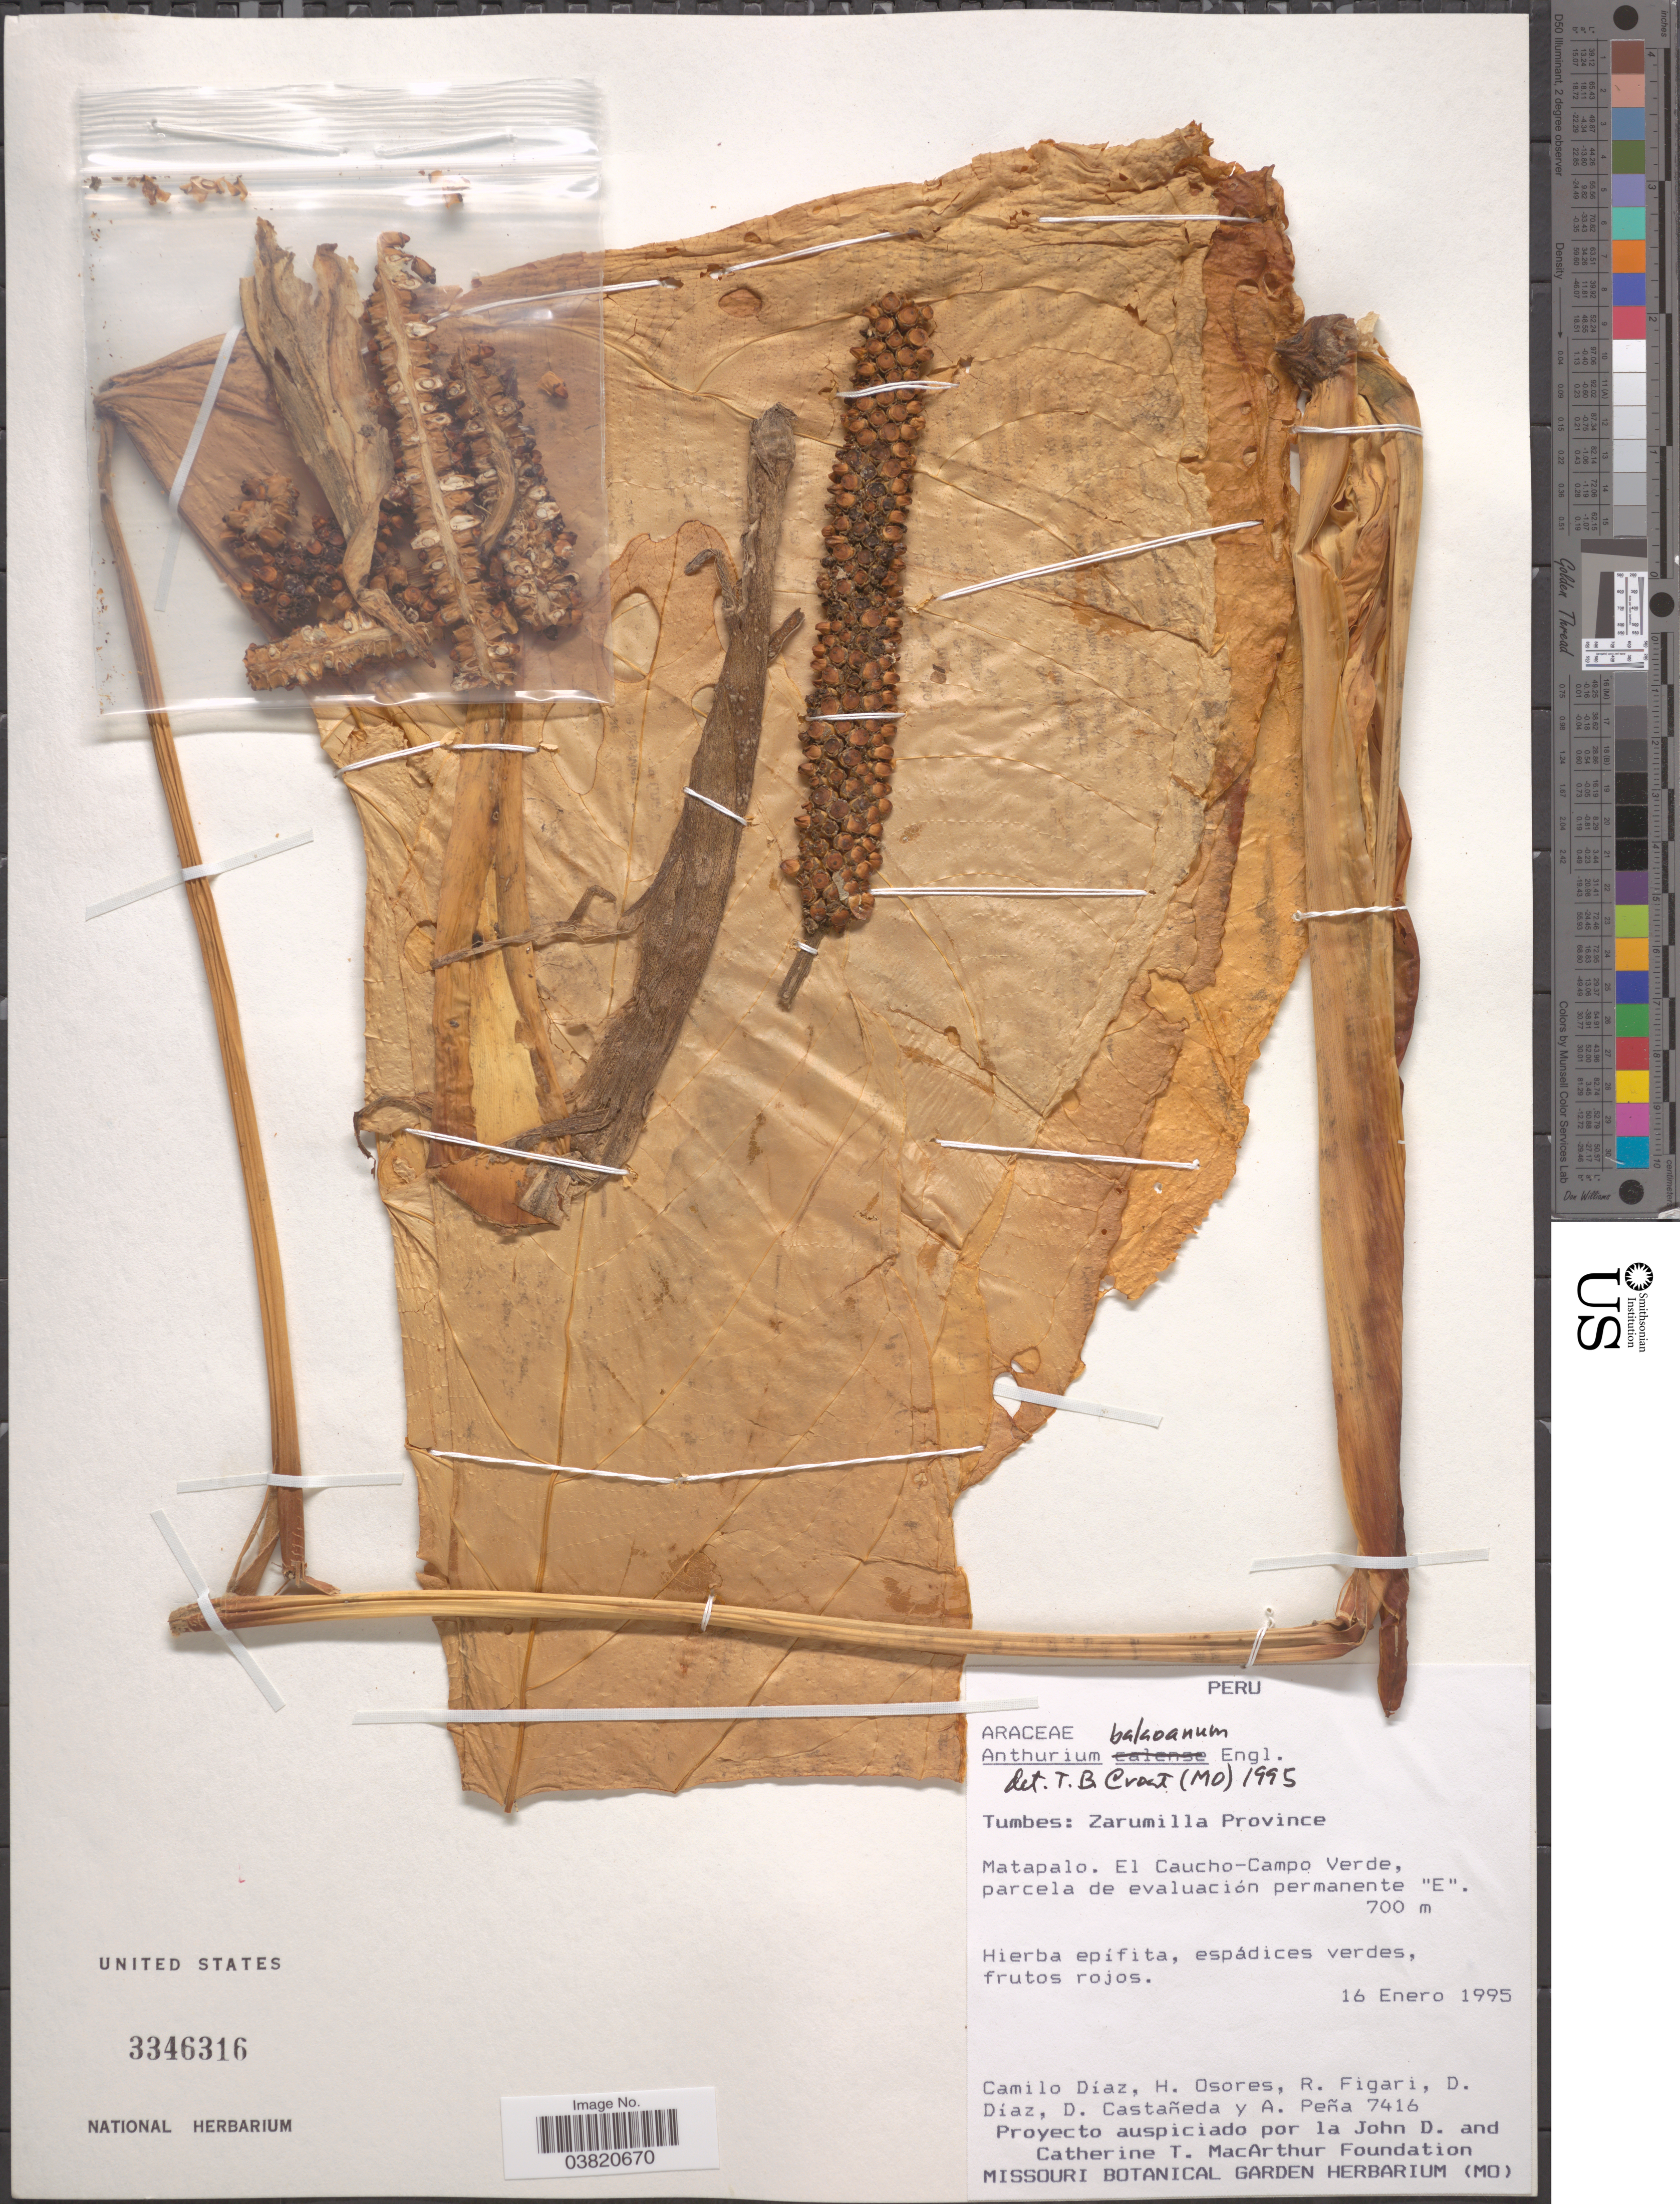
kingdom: Plantae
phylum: Tracheophyta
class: Liliopsida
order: Alismatales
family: Araceae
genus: Anthurium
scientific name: Anthurium balaoanum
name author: Engl.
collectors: C. Díaz, H. Osores, R. Figari, D. Díaz & et al.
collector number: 7416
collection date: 1995-01-16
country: Peru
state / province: Tumbes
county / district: Zarumilla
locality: Zarumilla Province. Matapalo. El Caucho-Campo Verde, parcela de evalución permanente "E".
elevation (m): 700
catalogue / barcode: US 3346316